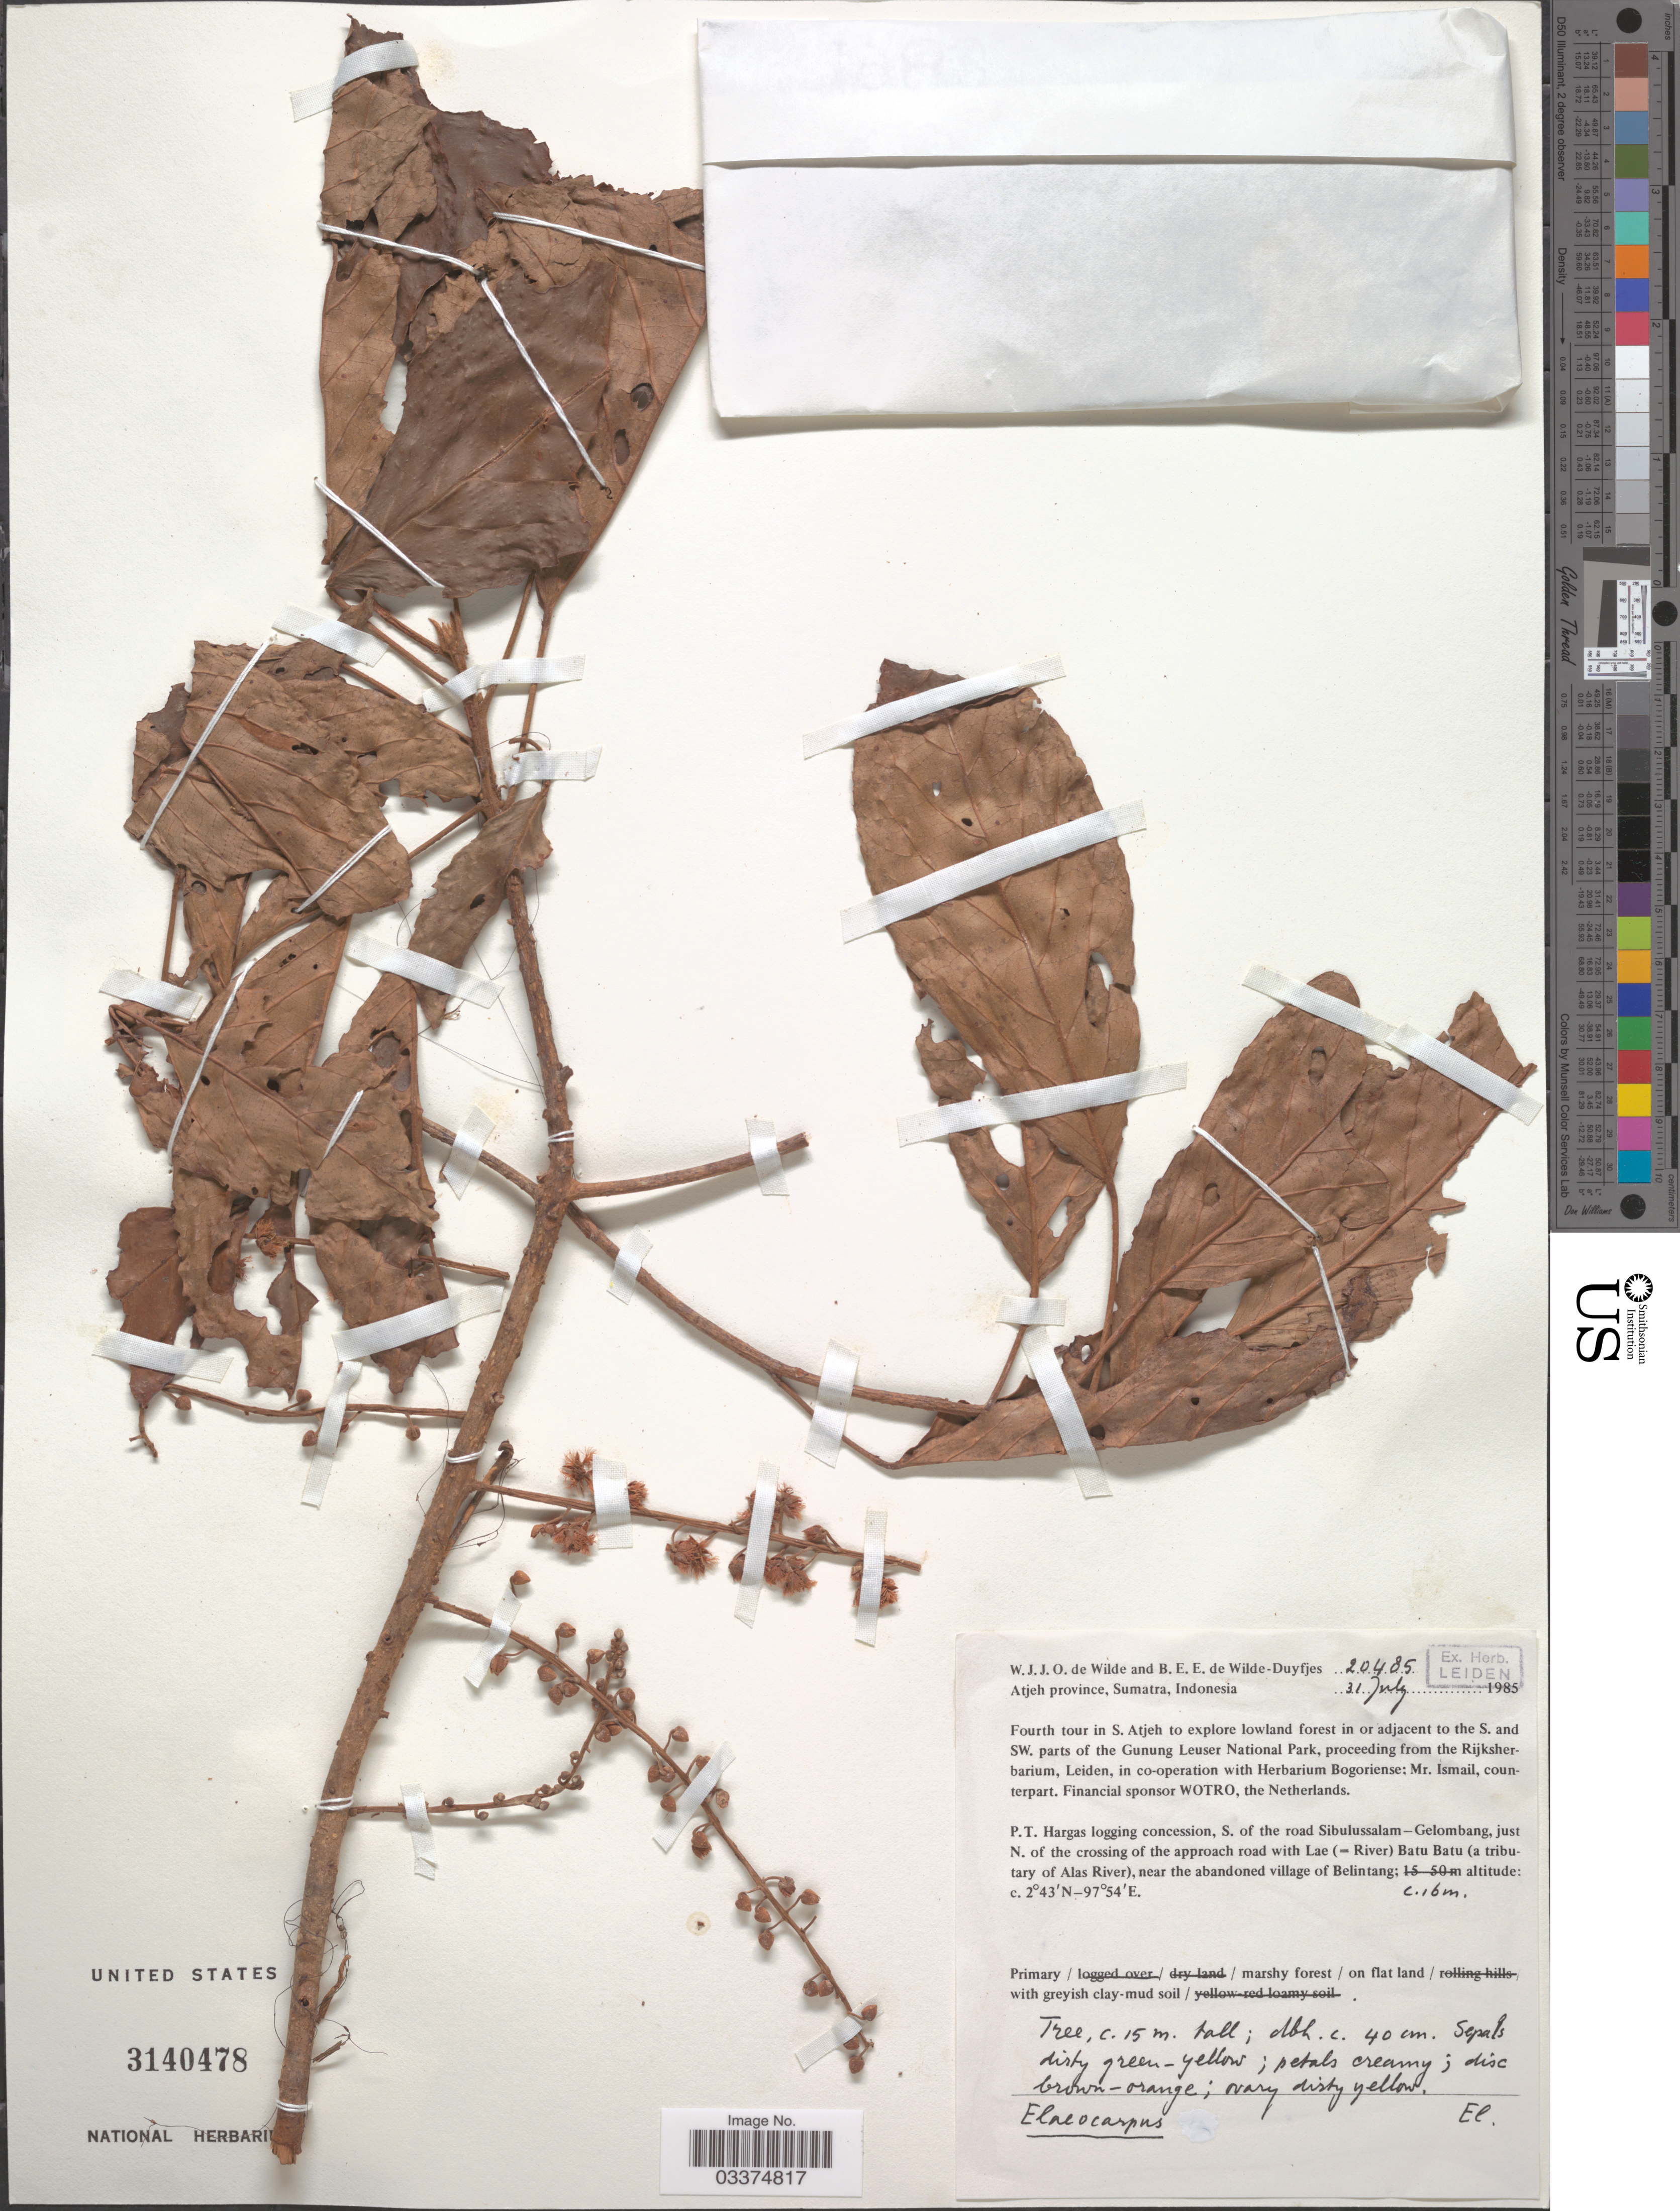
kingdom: Plantae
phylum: Tracheophyta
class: Magnoliopsida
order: Oxalidales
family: Elaeocarpaceae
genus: Elaeocarpus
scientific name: Elaeocarpus sp.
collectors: W. J. de Wilde & B. E. de Wilde-Duyfjes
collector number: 20485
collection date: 1985-07-31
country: Indonesia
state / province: Sumatra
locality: Atjeh province. S. Atjeh in or adjacent to the S. and SW. parts of the Gunung Leuser National Park. P.T. Hargas logging concession, S. of the road Sibulussalam-Gelombang, just N. of the crossing of the approach road with Lae (= River) Batu Batu (a tributary of Alas River), near the abandoned village of Belintang.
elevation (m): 16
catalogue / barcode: US 3140478